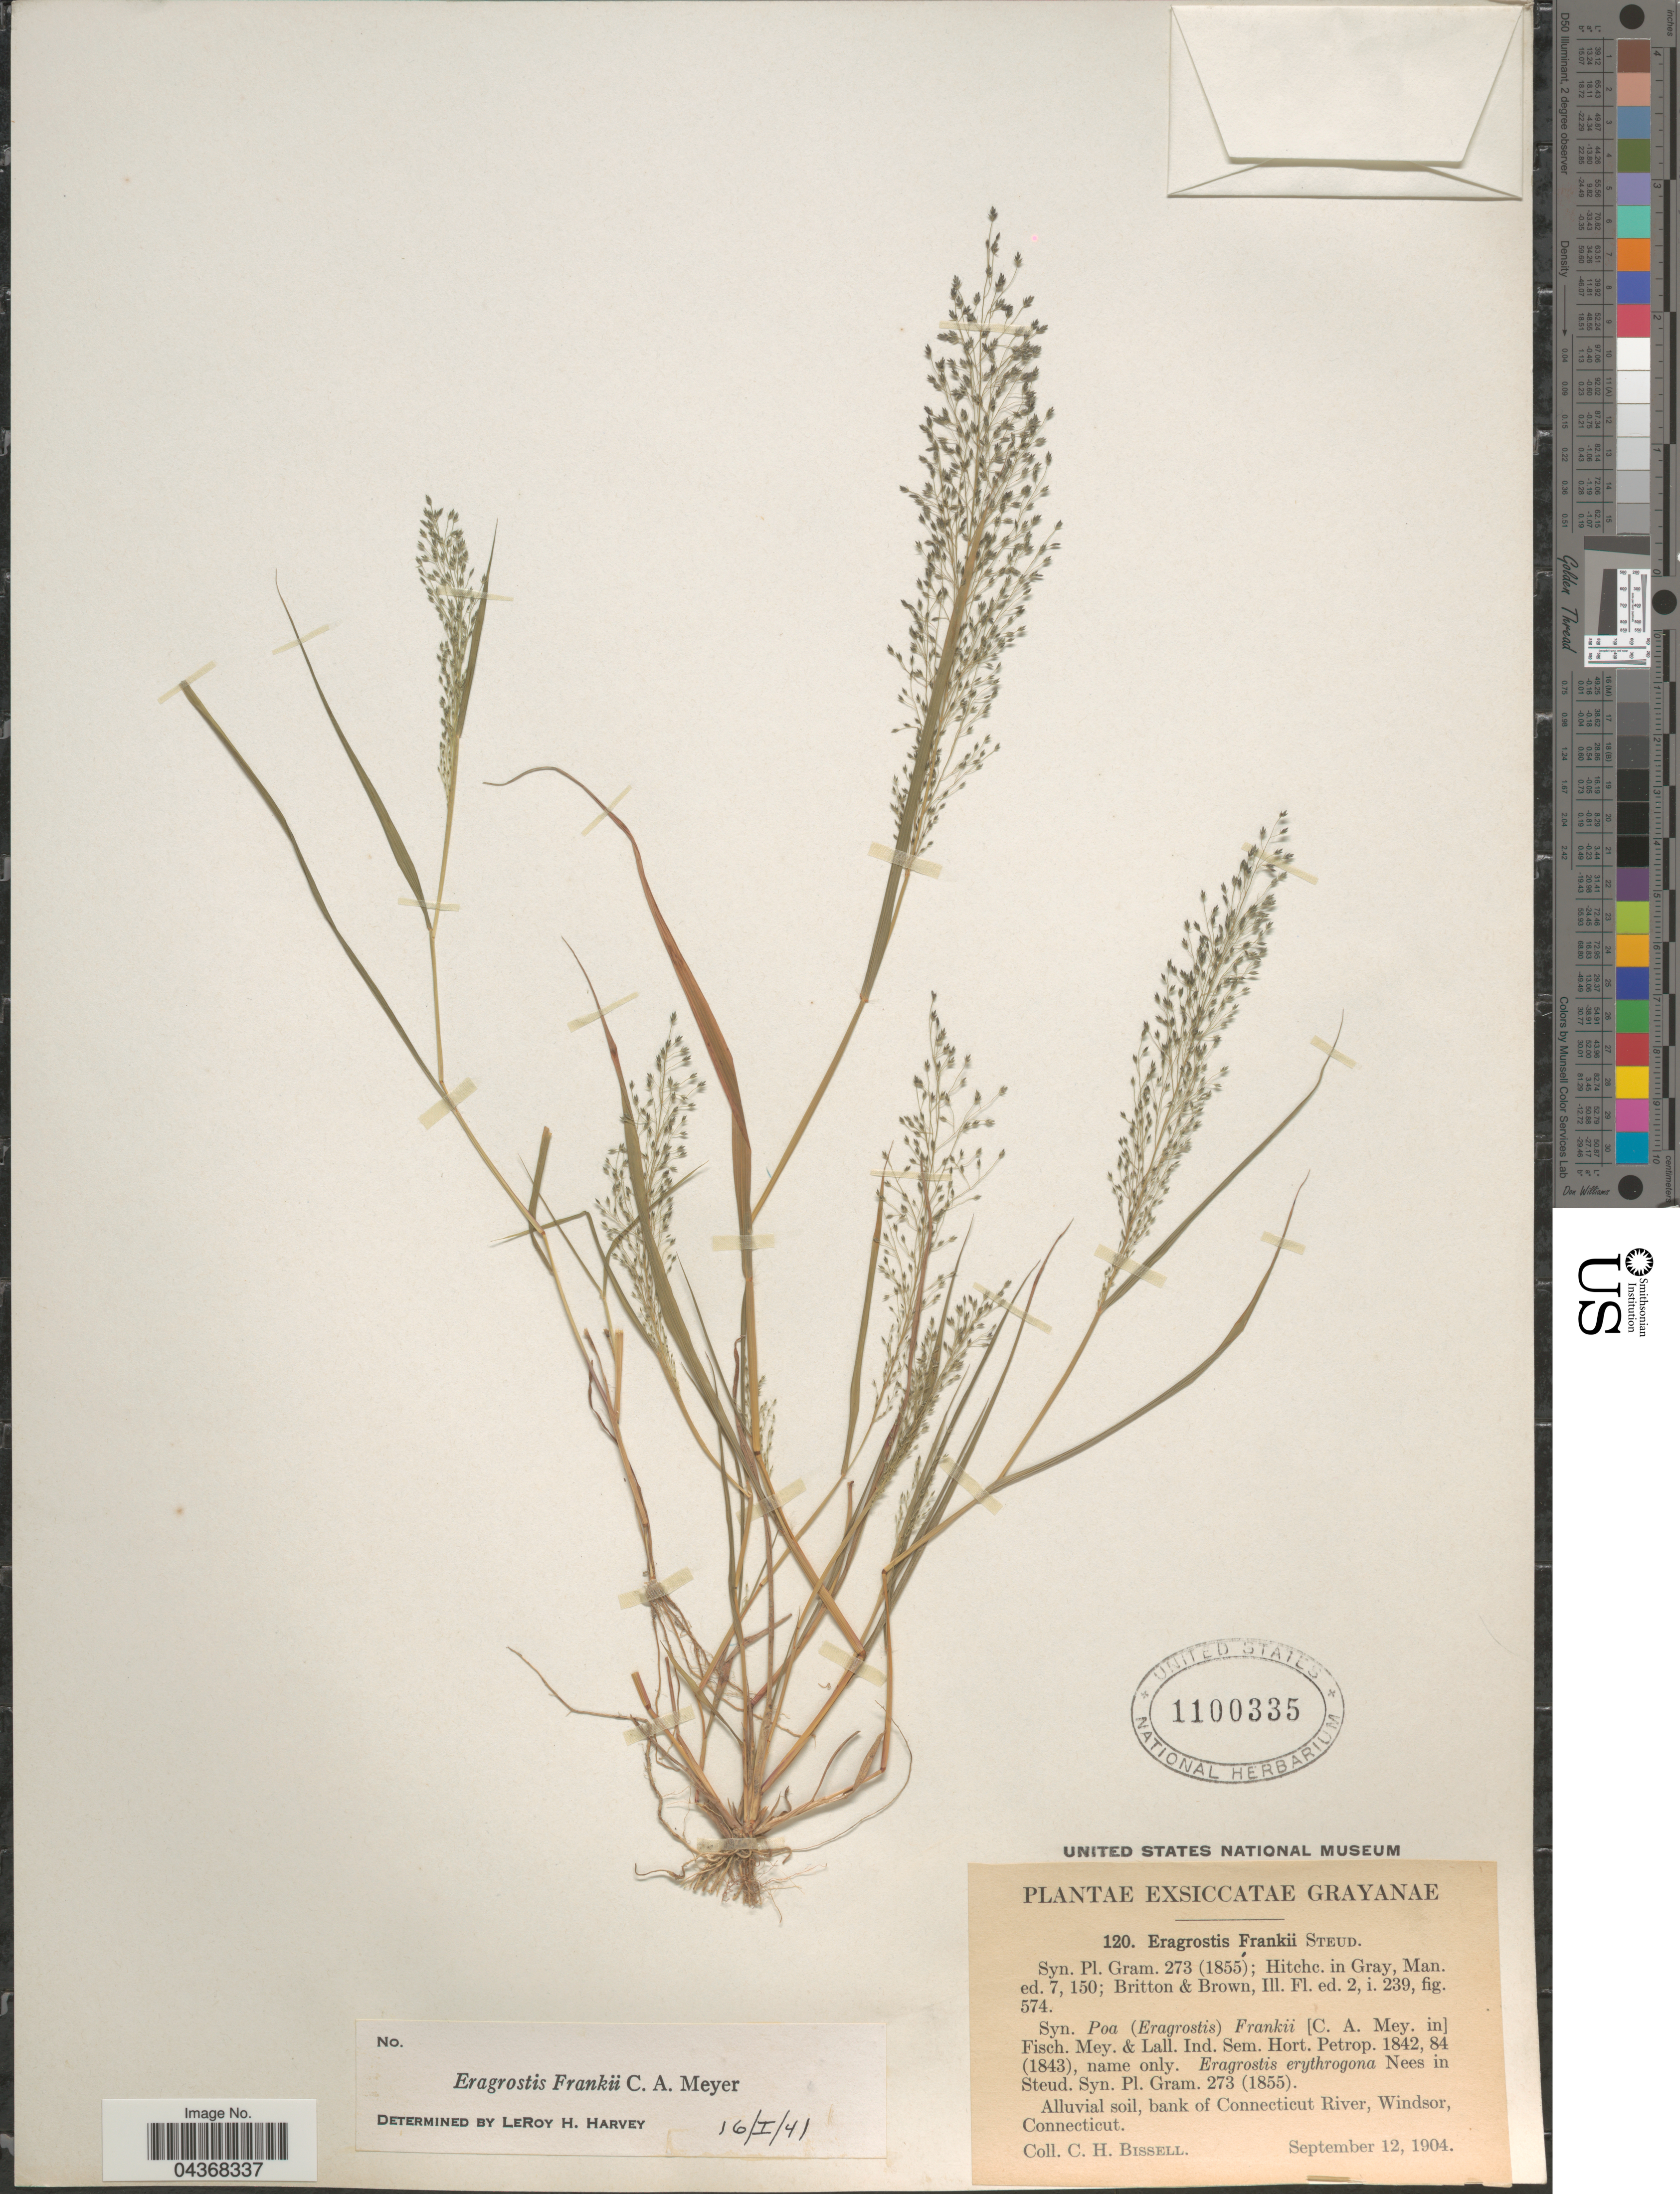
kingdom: Plantae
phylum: Tracheophyta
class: Liliopsida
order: Poales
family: Poaceae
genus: Eragrostis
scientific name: Eragrostis frankii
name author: C.A. Mey. ex Steud.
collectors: C. Bissell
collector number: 120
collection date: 1904-09-12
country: United States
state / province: Connecticut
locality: Alluvial soil, bank of Connecticut River, Windsor.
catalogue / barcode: US 1100335